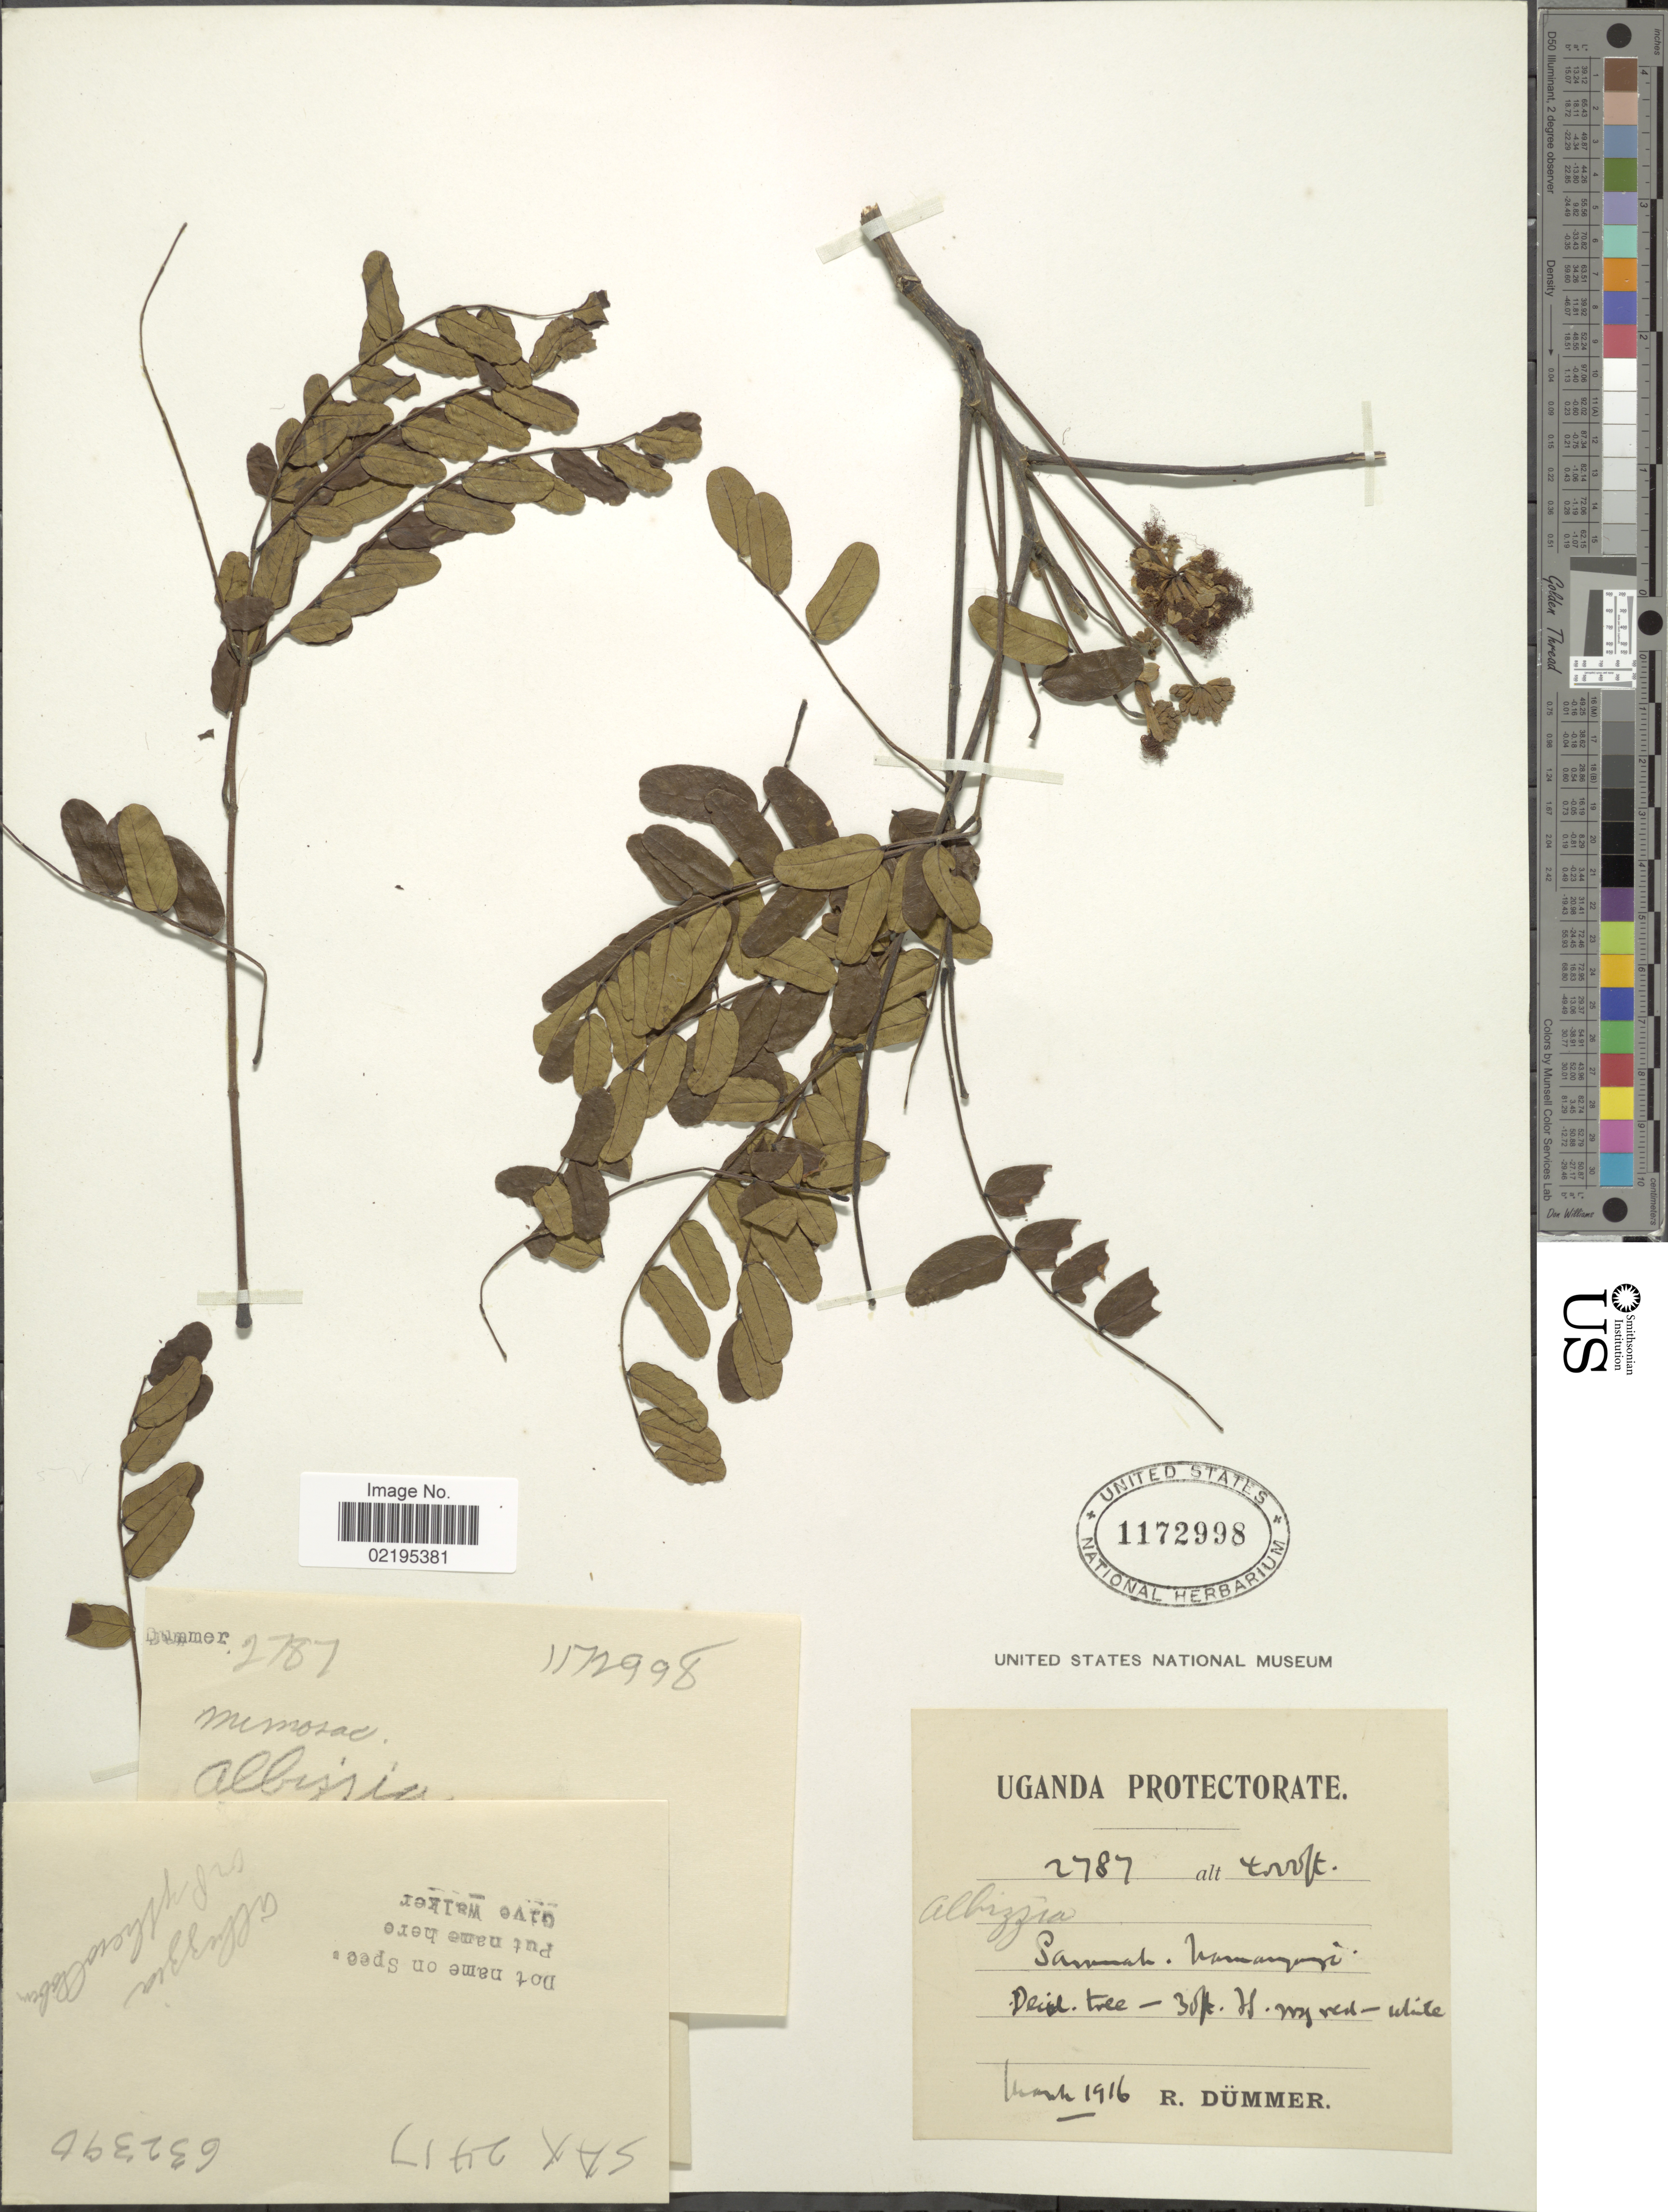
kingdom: Plantae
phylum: Tracheophyta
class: Magnoliopsida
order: Fabales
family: Fabaceae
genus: Albizia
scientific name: Albizia sp.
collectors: R. A. Dümmer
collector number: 2787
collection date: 1916-03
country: Uganda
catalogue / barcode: US 1172998